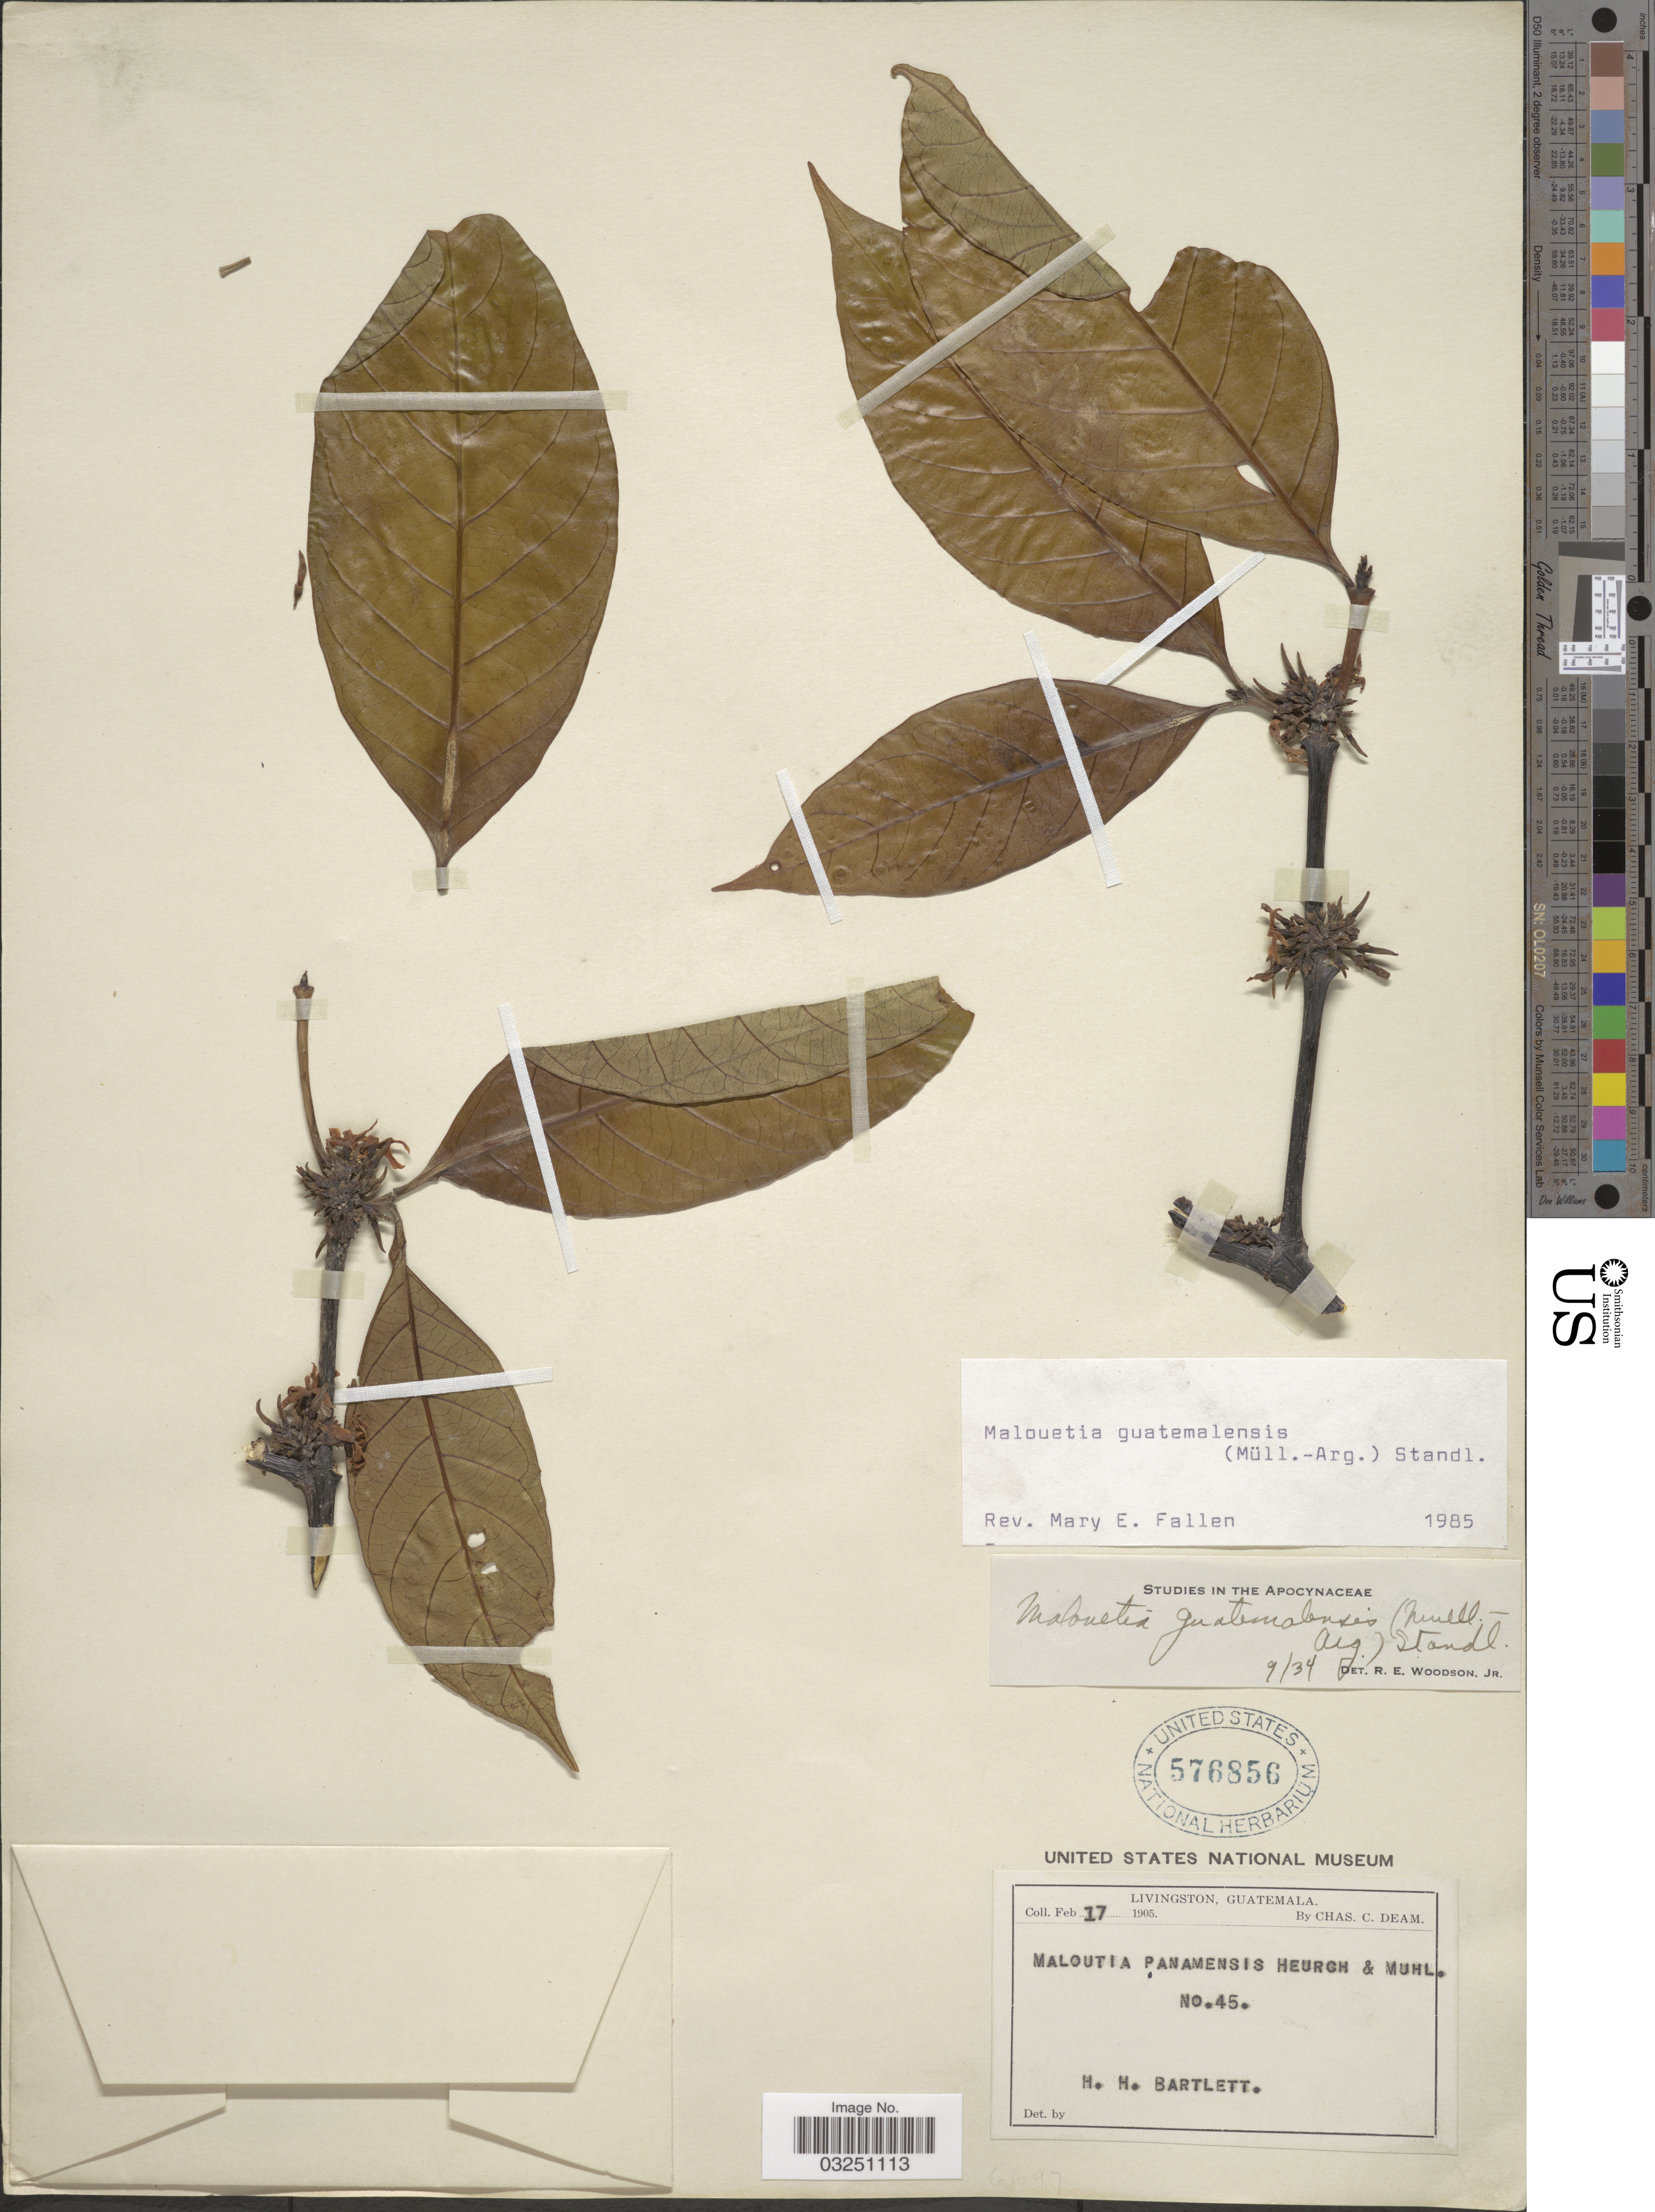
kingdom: Plantae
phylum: Tracheophyta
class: Magnoliopsida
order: Gentianales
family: Apocynaceae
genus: Malouetia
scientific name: Malouetia guatemalensis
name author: (Müll. Arg.) Standl.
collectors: C. C. Deam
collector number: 45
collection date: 1905-02-17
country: Guatemala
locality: Livingston.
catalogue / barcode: US 576856